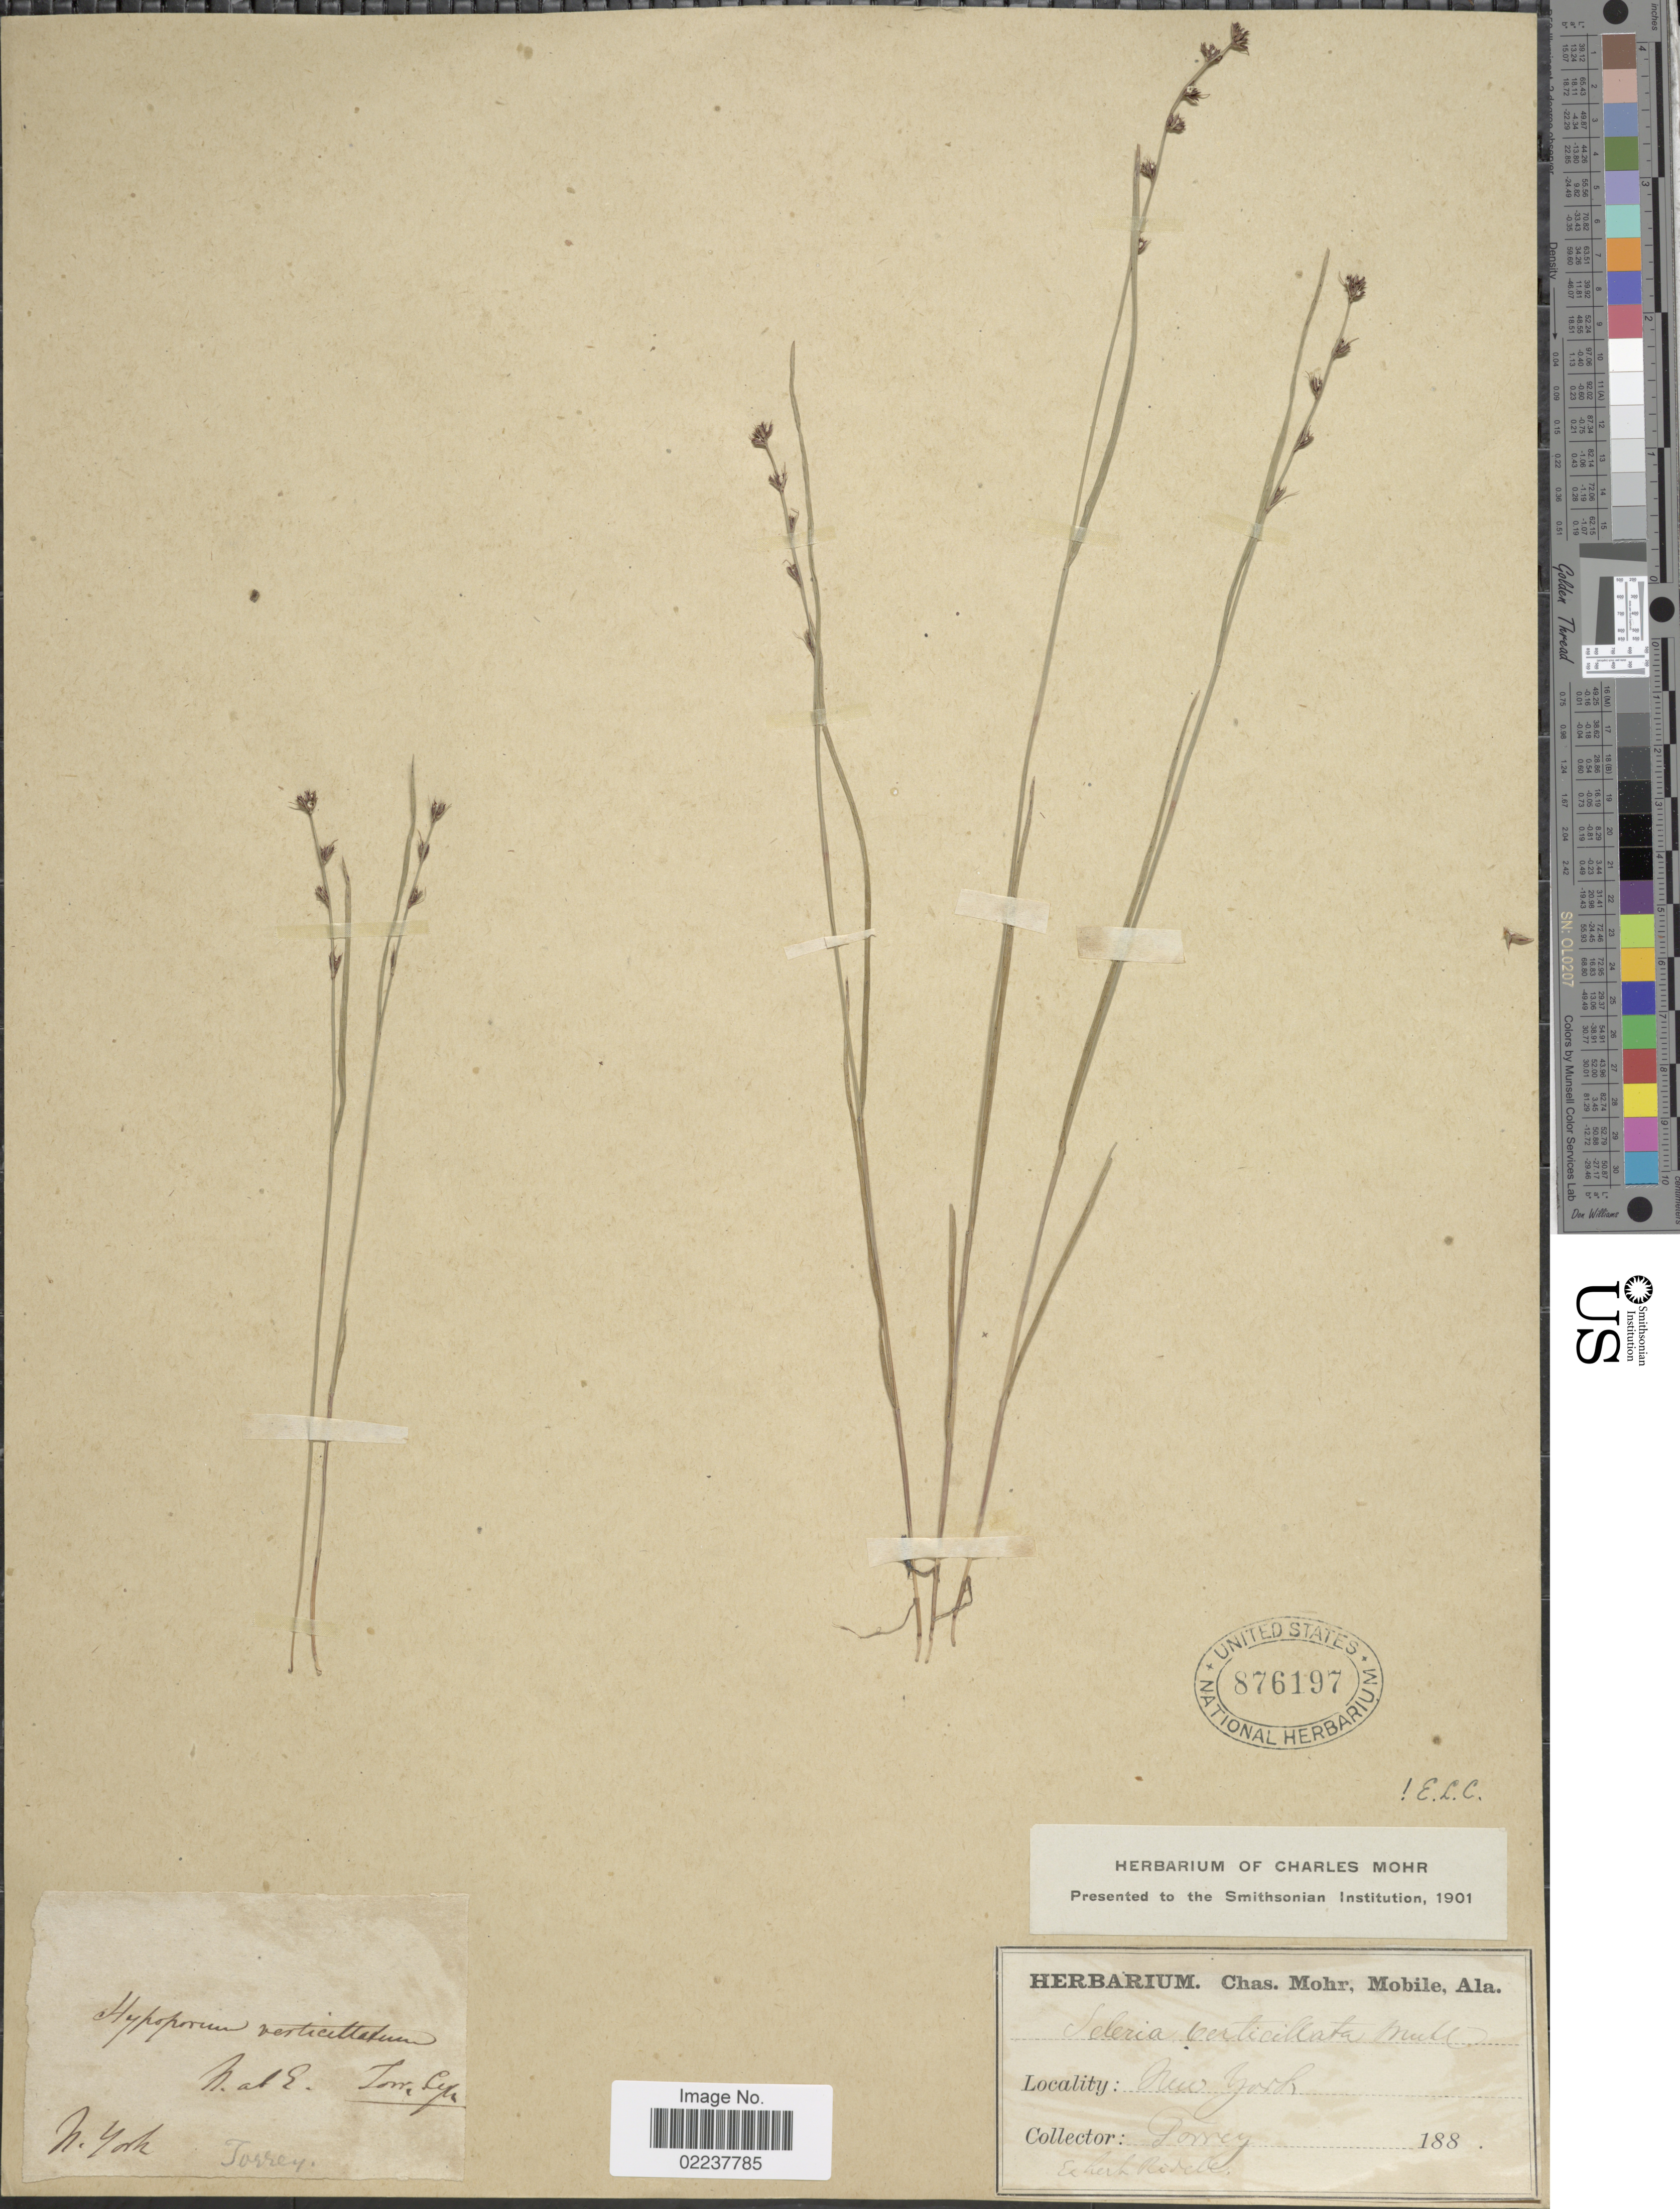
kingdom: Plantae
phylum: Tracheophyta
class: Liliopsida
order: Poales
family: Cyperaceae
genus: Scleria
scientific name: Scleria verticillata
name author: Muhl. ex Willd.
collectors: J. Torrey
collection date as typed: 188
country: United States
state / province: New York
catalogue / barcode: US 876197